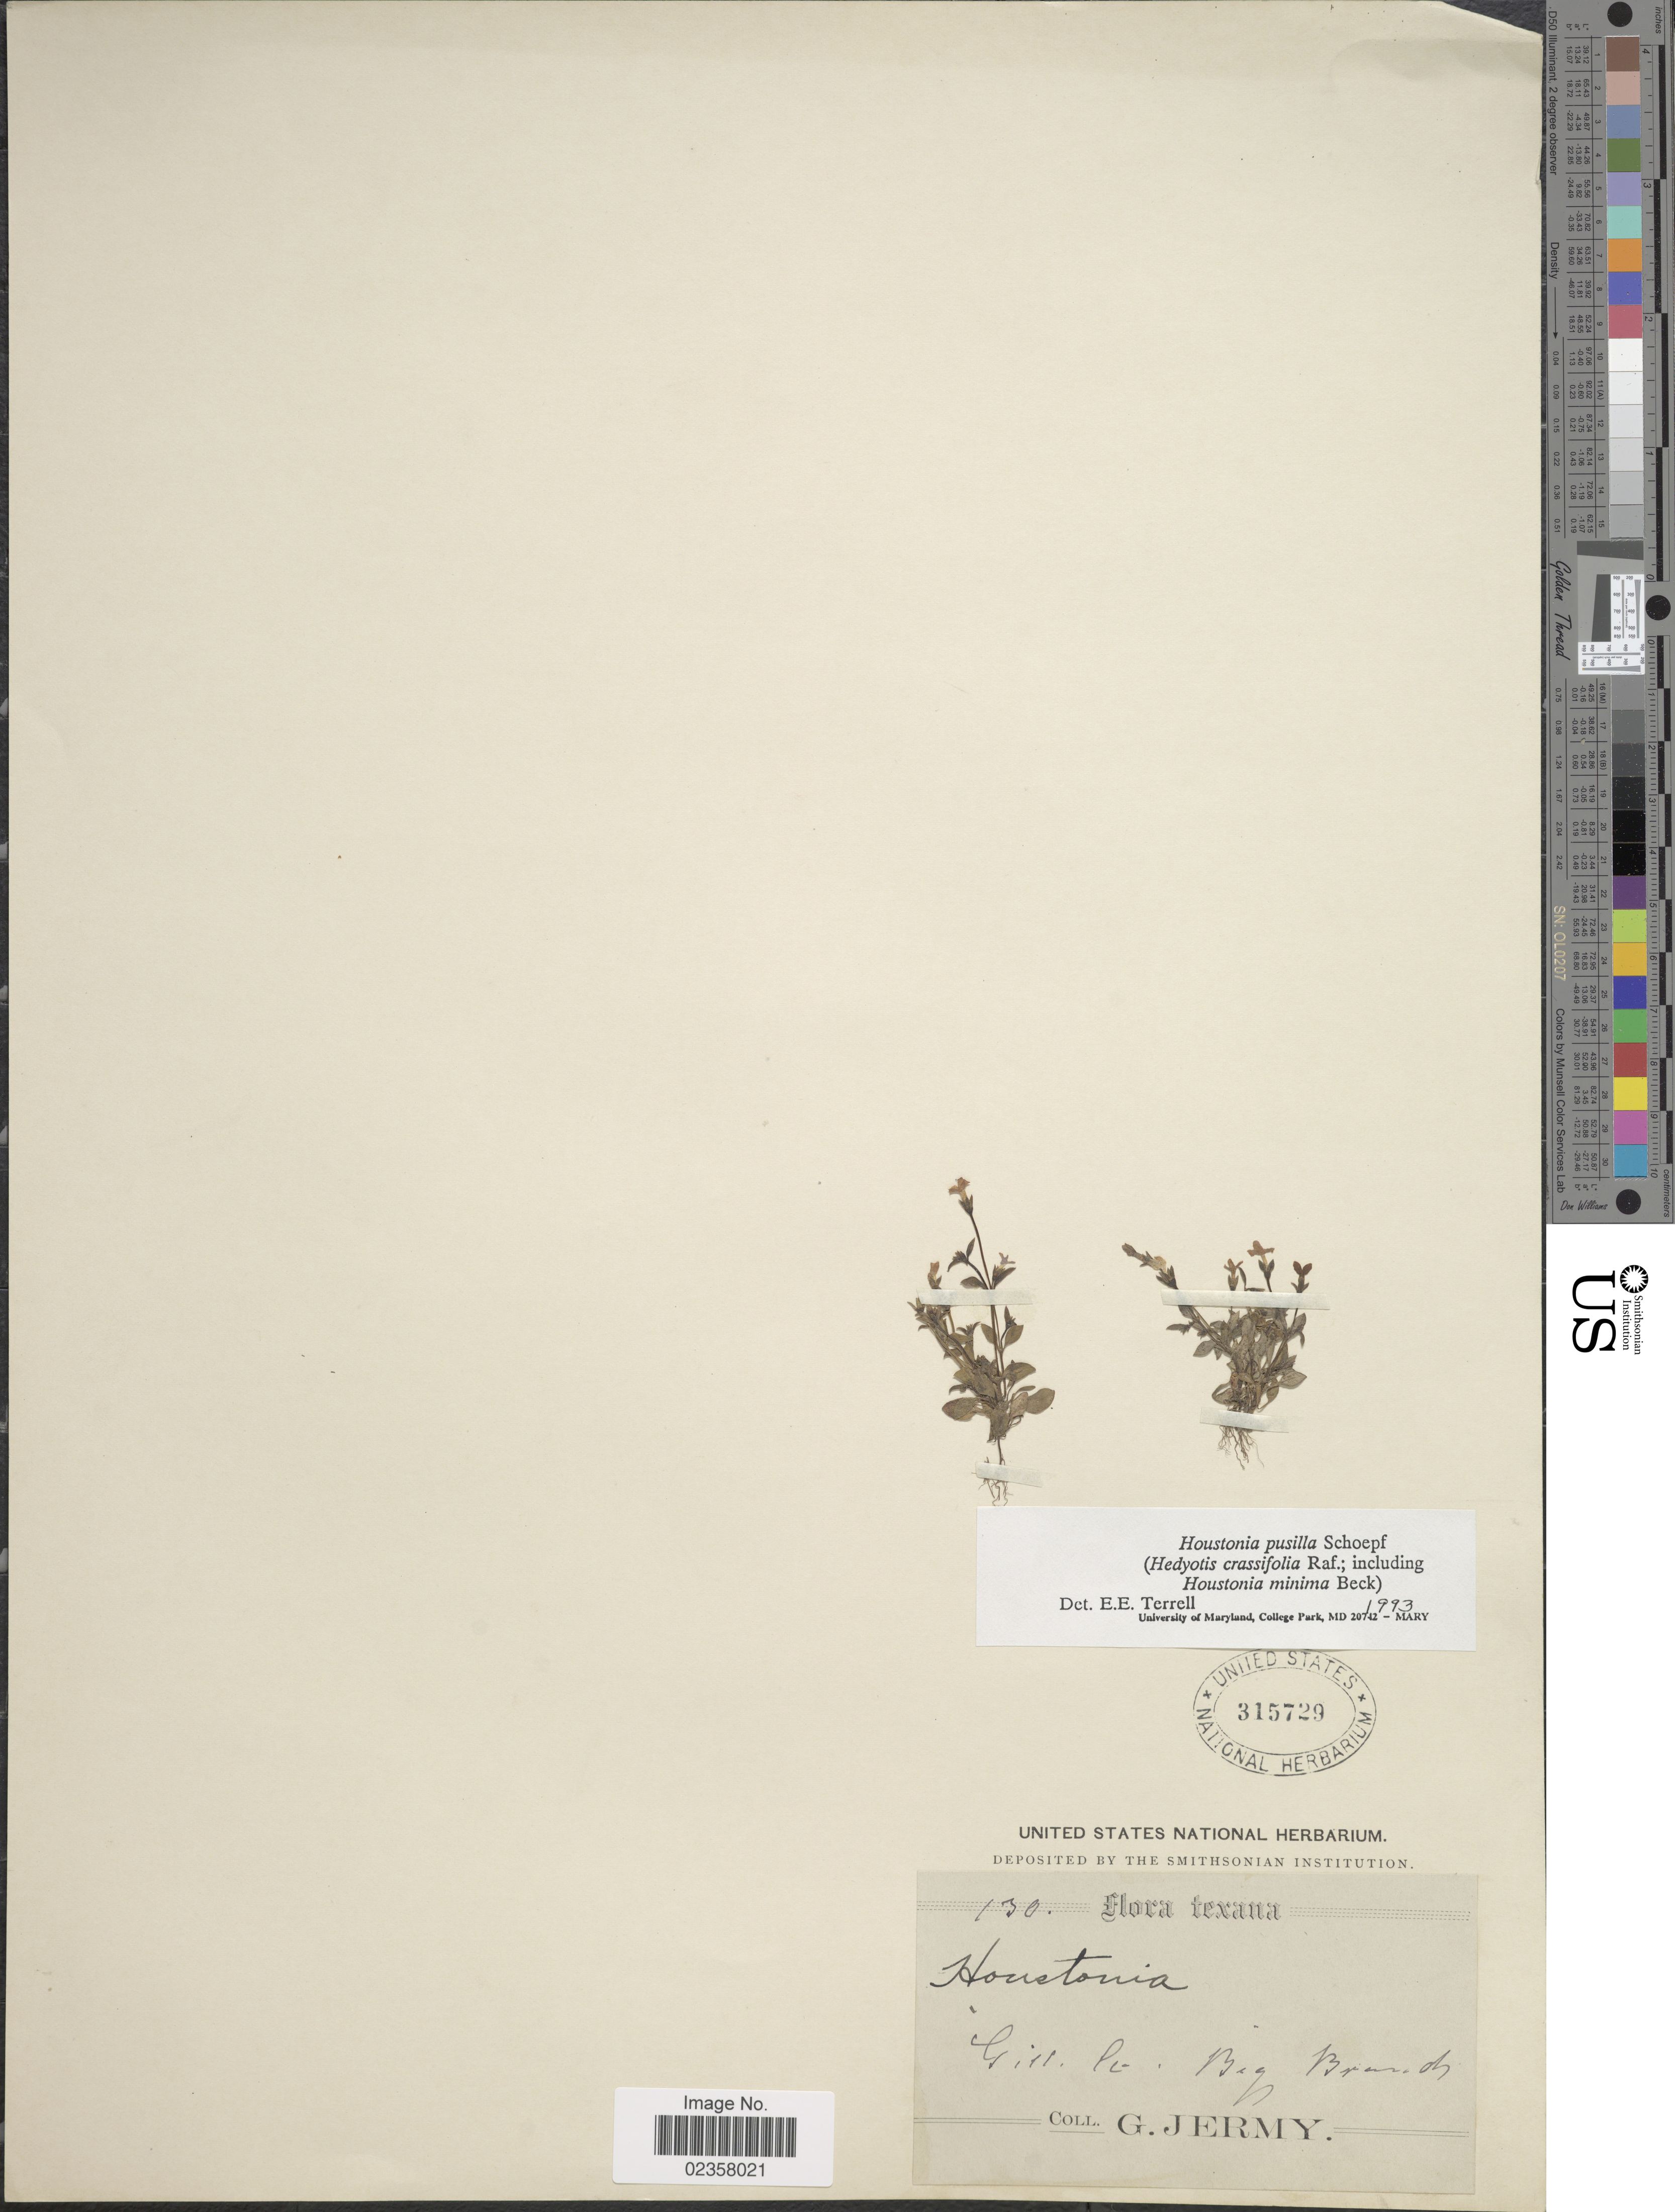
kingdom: Plantae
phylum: Tracheophyta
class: Magnoliopsida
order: Gentianales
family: Rubiaceae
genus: Houstonia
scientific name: Houstonia pusilla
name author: Schoepf.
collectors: G. Jermy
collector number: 130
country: United States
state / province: Texas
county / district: Gillespie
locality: Gill (Gillespie) Co. Big Branch.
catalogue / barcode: US 315729